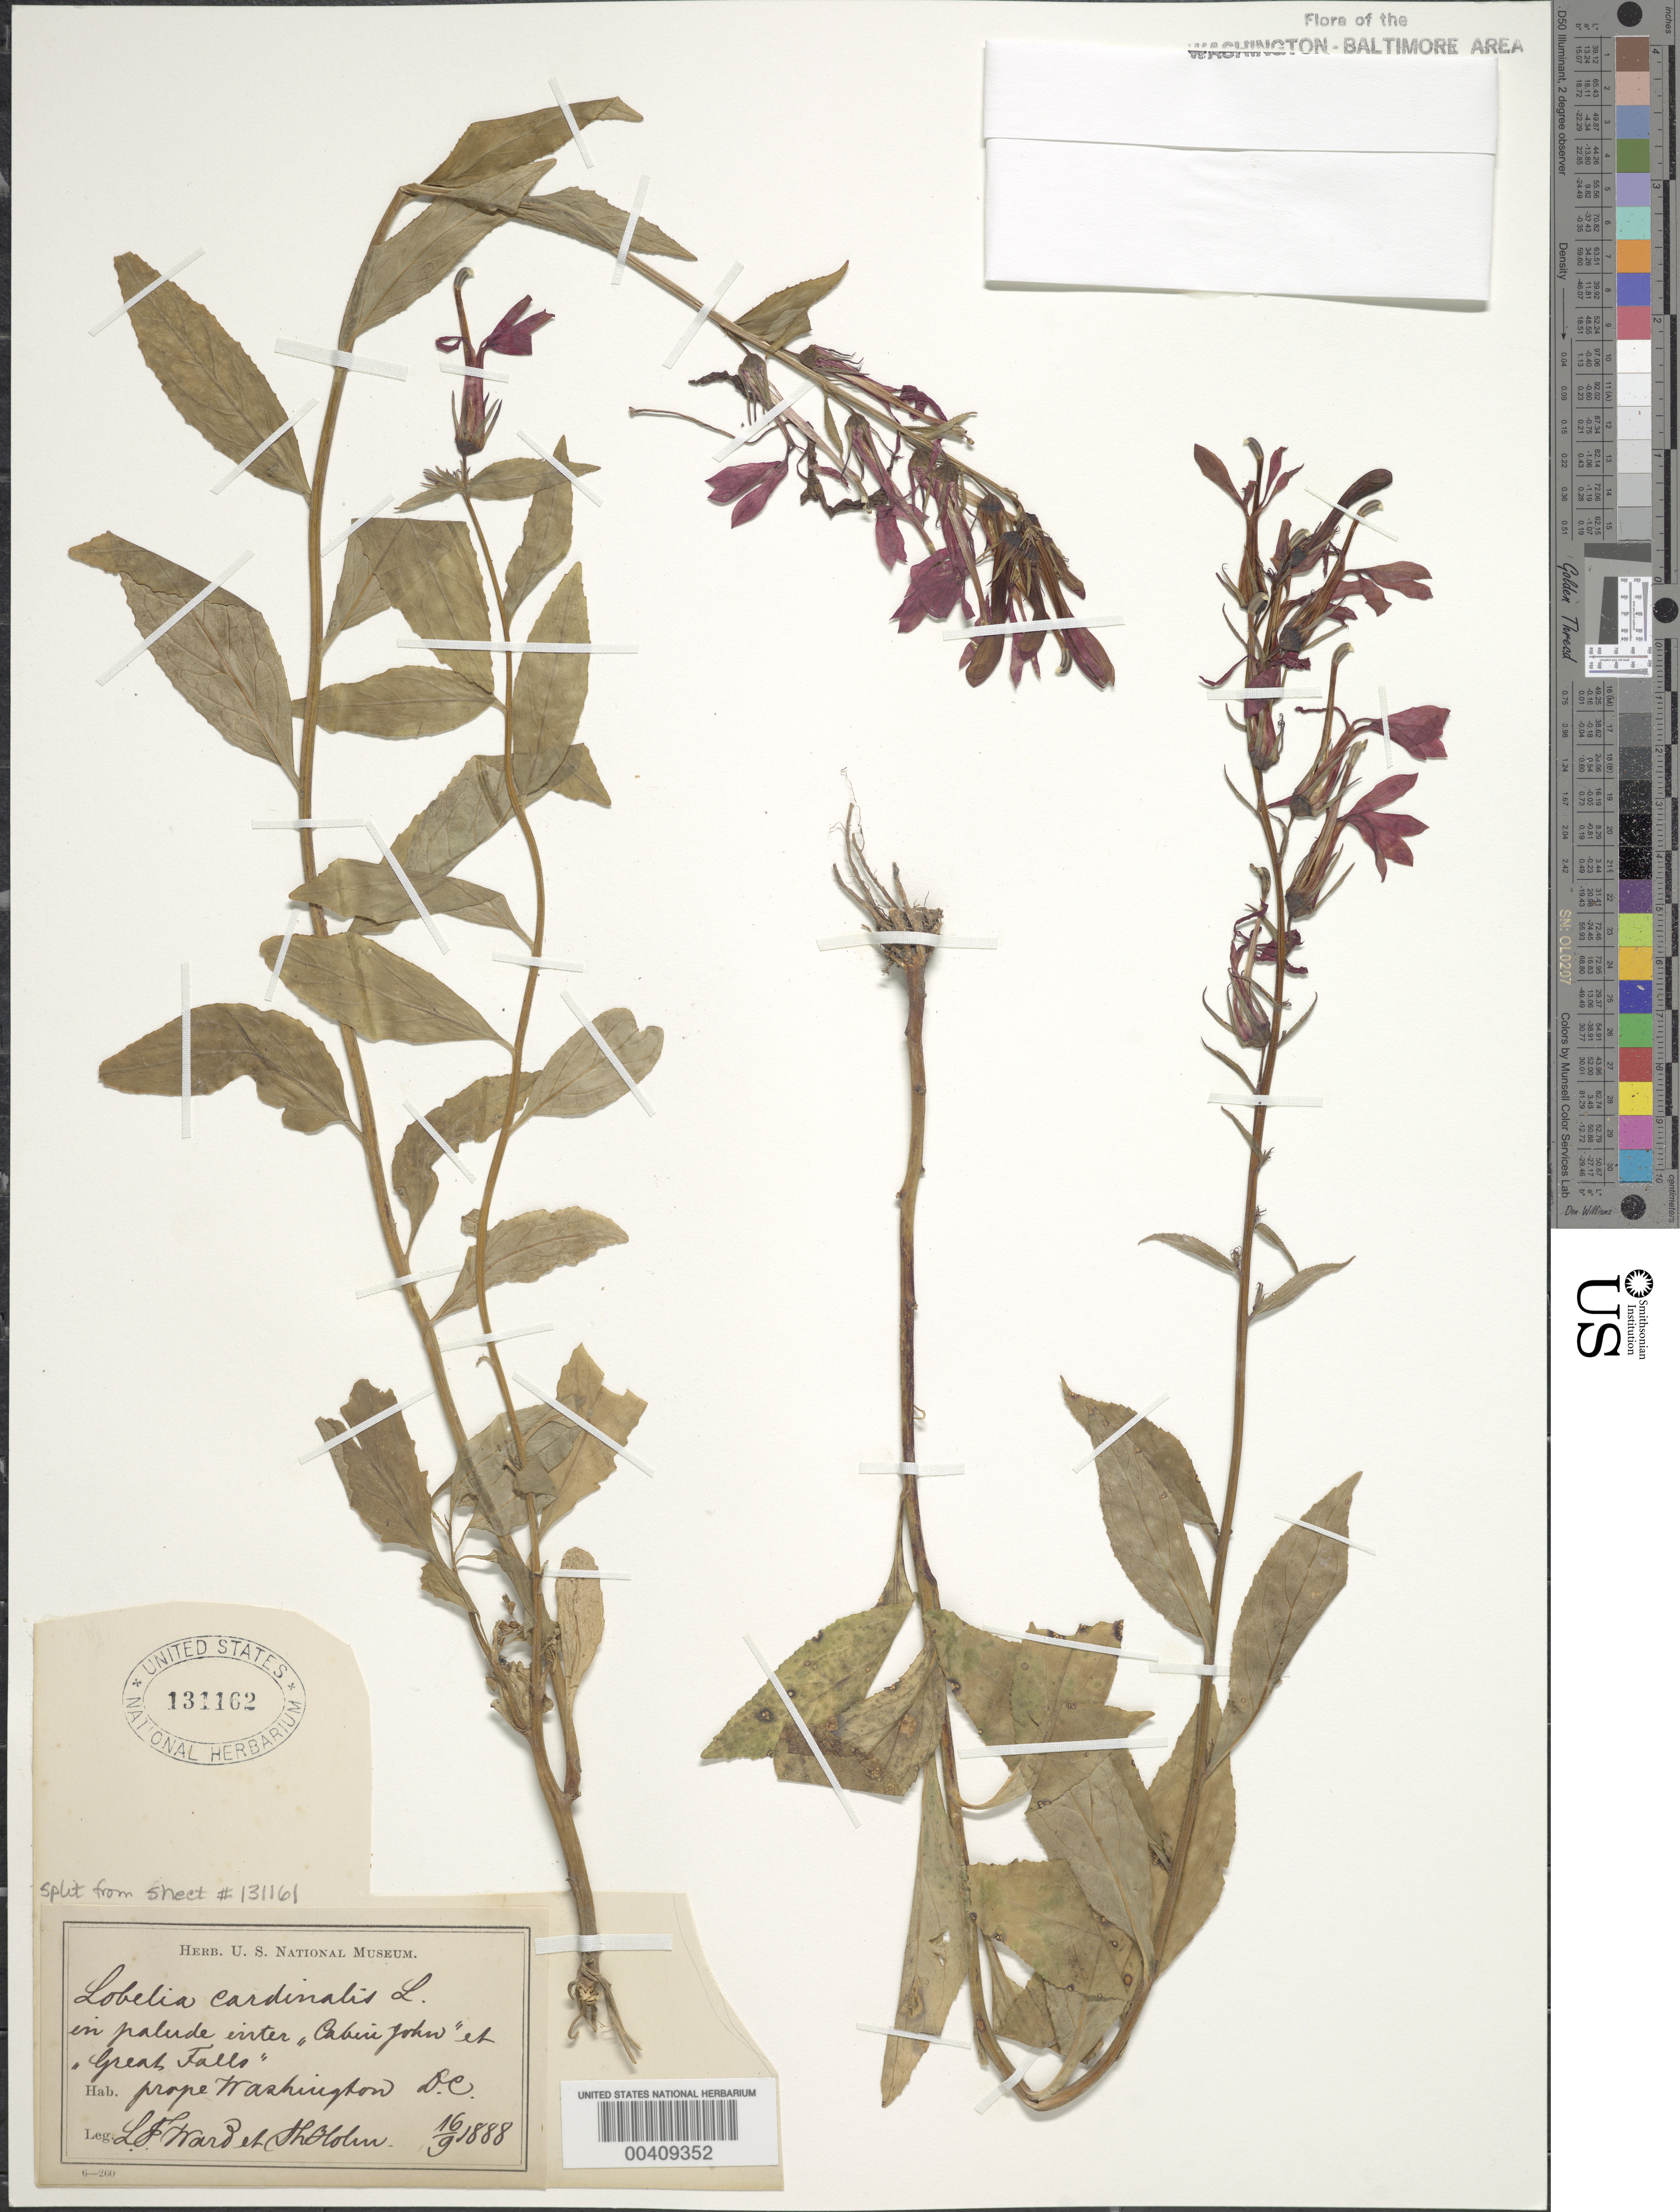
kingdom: Plantae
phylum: Tracheophyta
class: Magnoliopsida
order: Asterales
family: Campanulaceae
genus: Lobelia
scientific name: Lobelia cardinalis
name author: L.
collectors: L. F. Ward & S. Cohn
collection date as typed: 16 Sep 1888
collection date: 1888-09-16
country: United States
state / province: Maryland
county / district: Montgomery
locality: between Cabin John and Great Falls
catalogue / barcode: US 131162